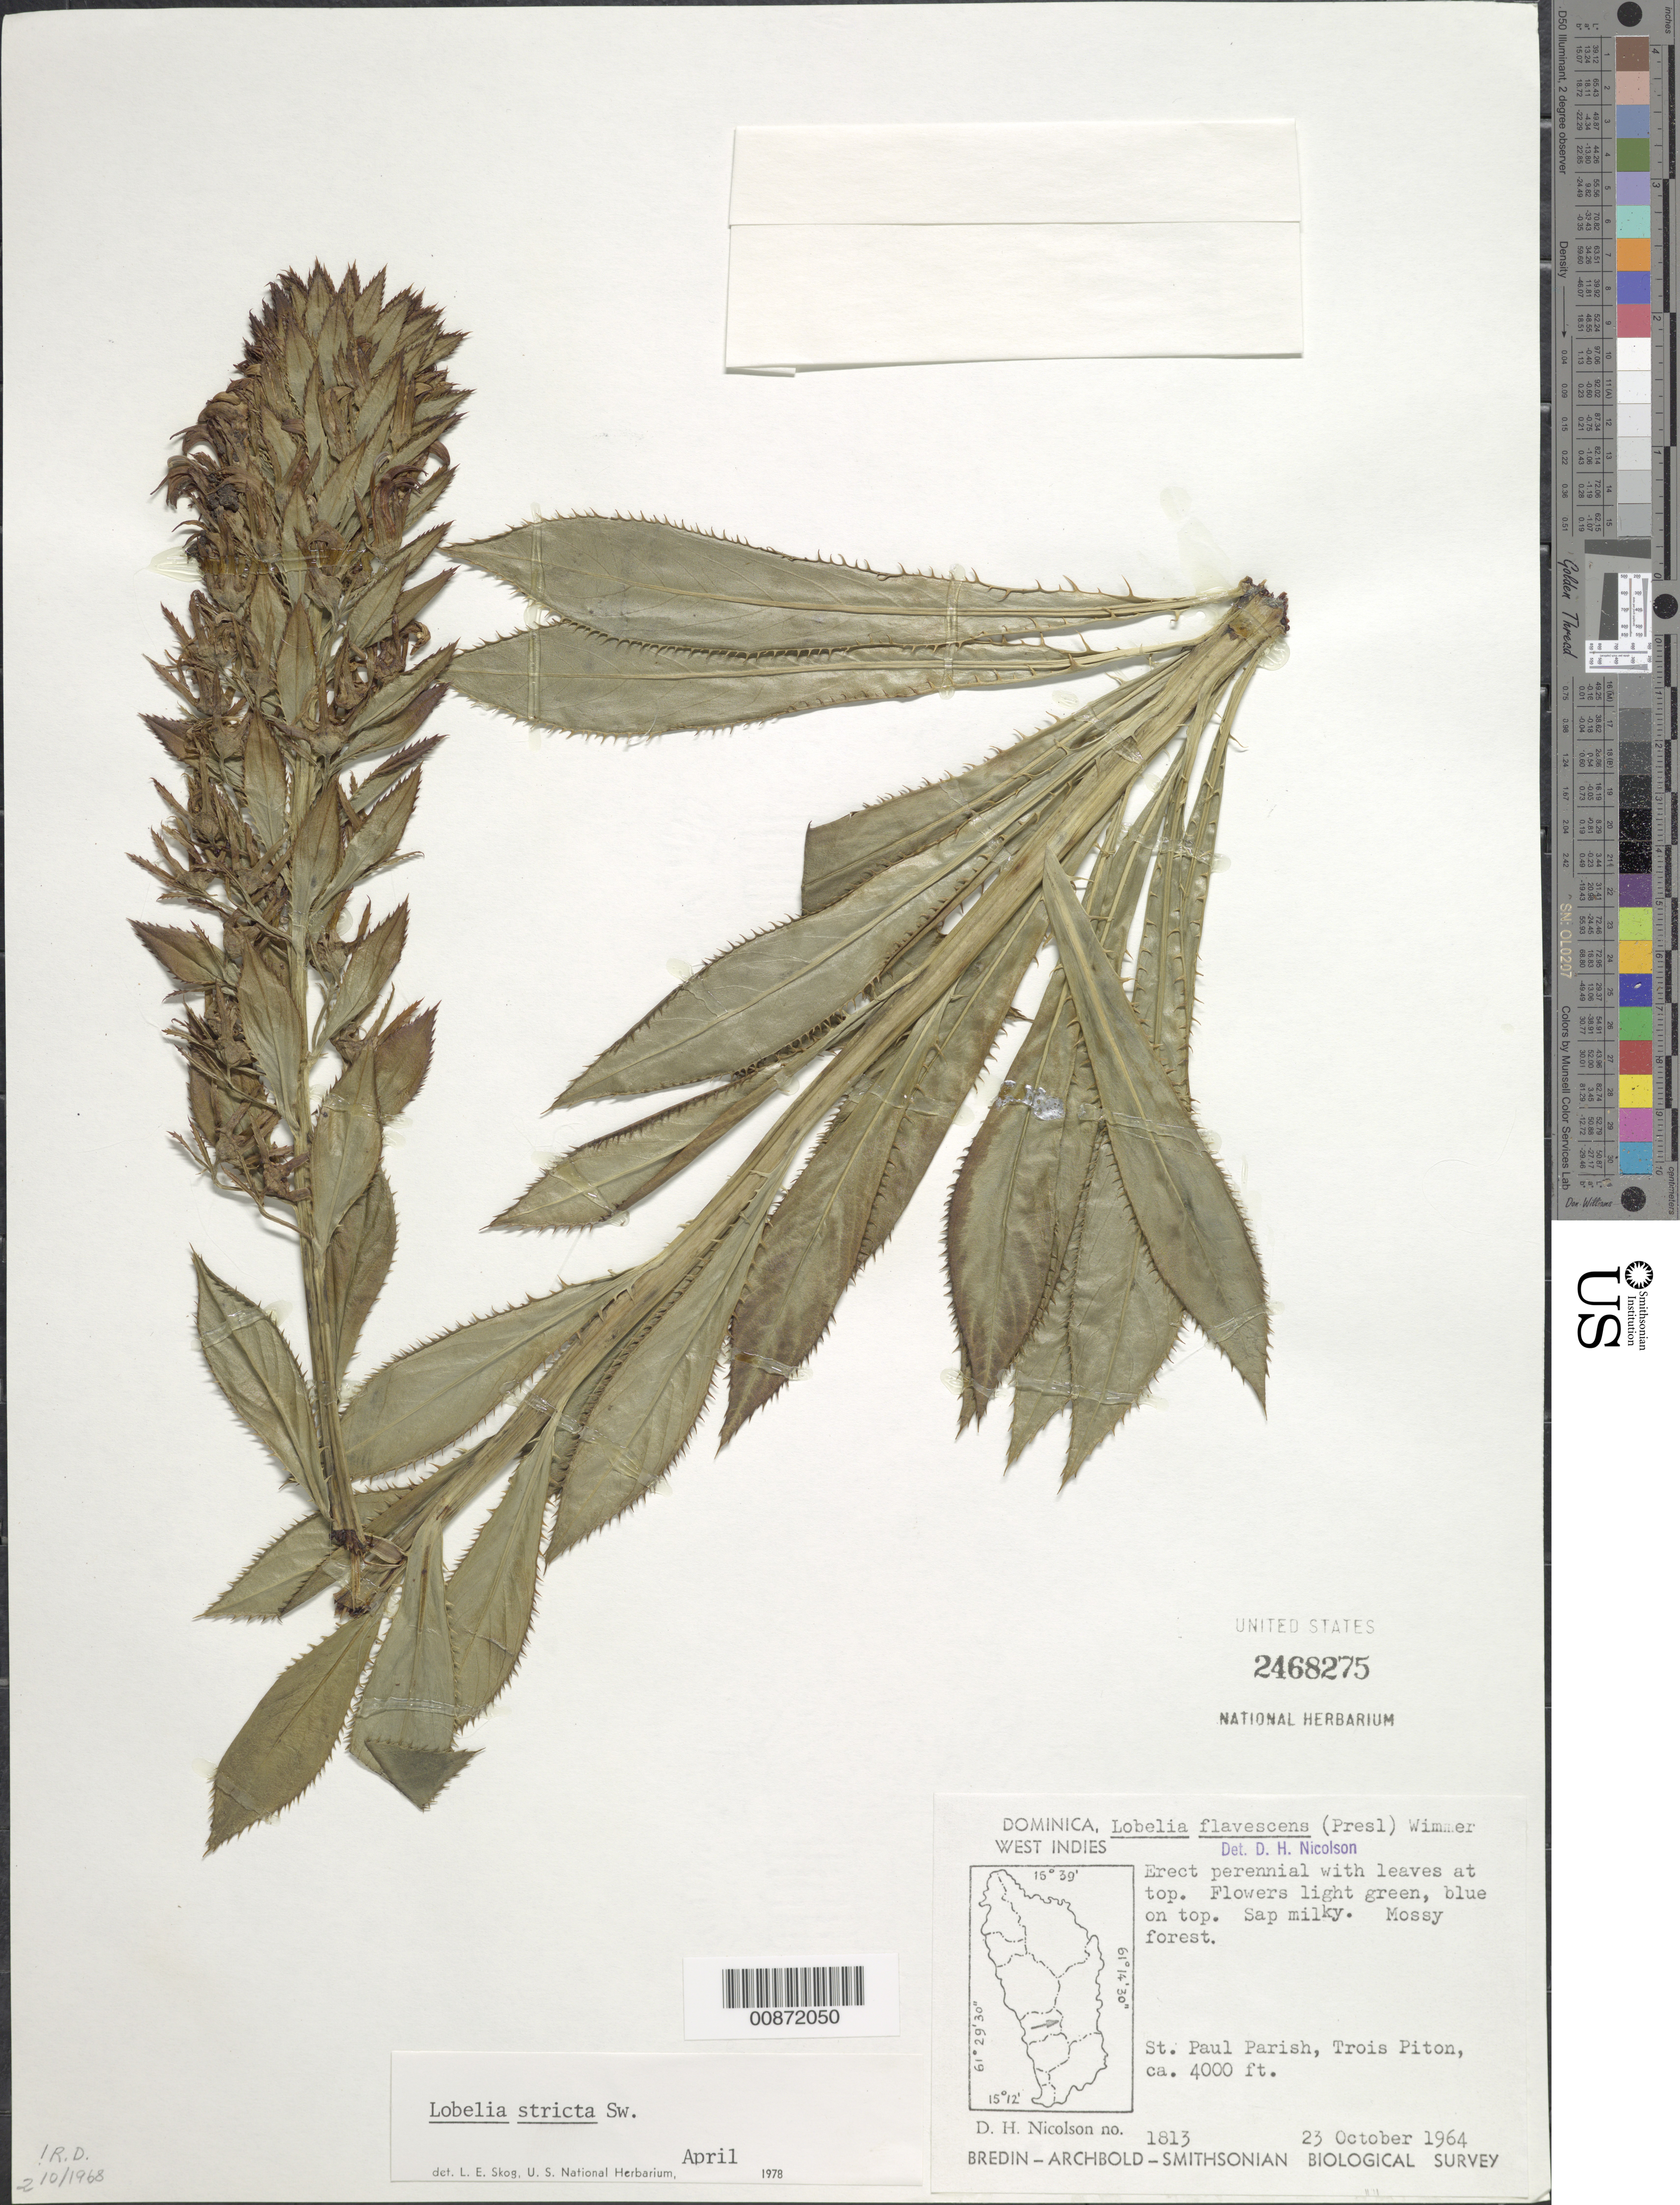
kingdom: Plantae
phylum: Tracheophyta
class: Magnoliopsida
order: Asterales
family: Campanulaceae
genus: Lobelia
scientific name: Lobelia stricta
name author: Sw.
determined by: Skog, Laurence E.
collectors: D. H. Nicolson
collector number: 1813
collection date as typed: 23 Oct 1964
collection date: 1964-10-23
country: Dominica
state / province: St. Paul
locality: Trois Piton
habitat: Mossy forest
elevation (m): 1219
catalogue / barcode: US 2468275